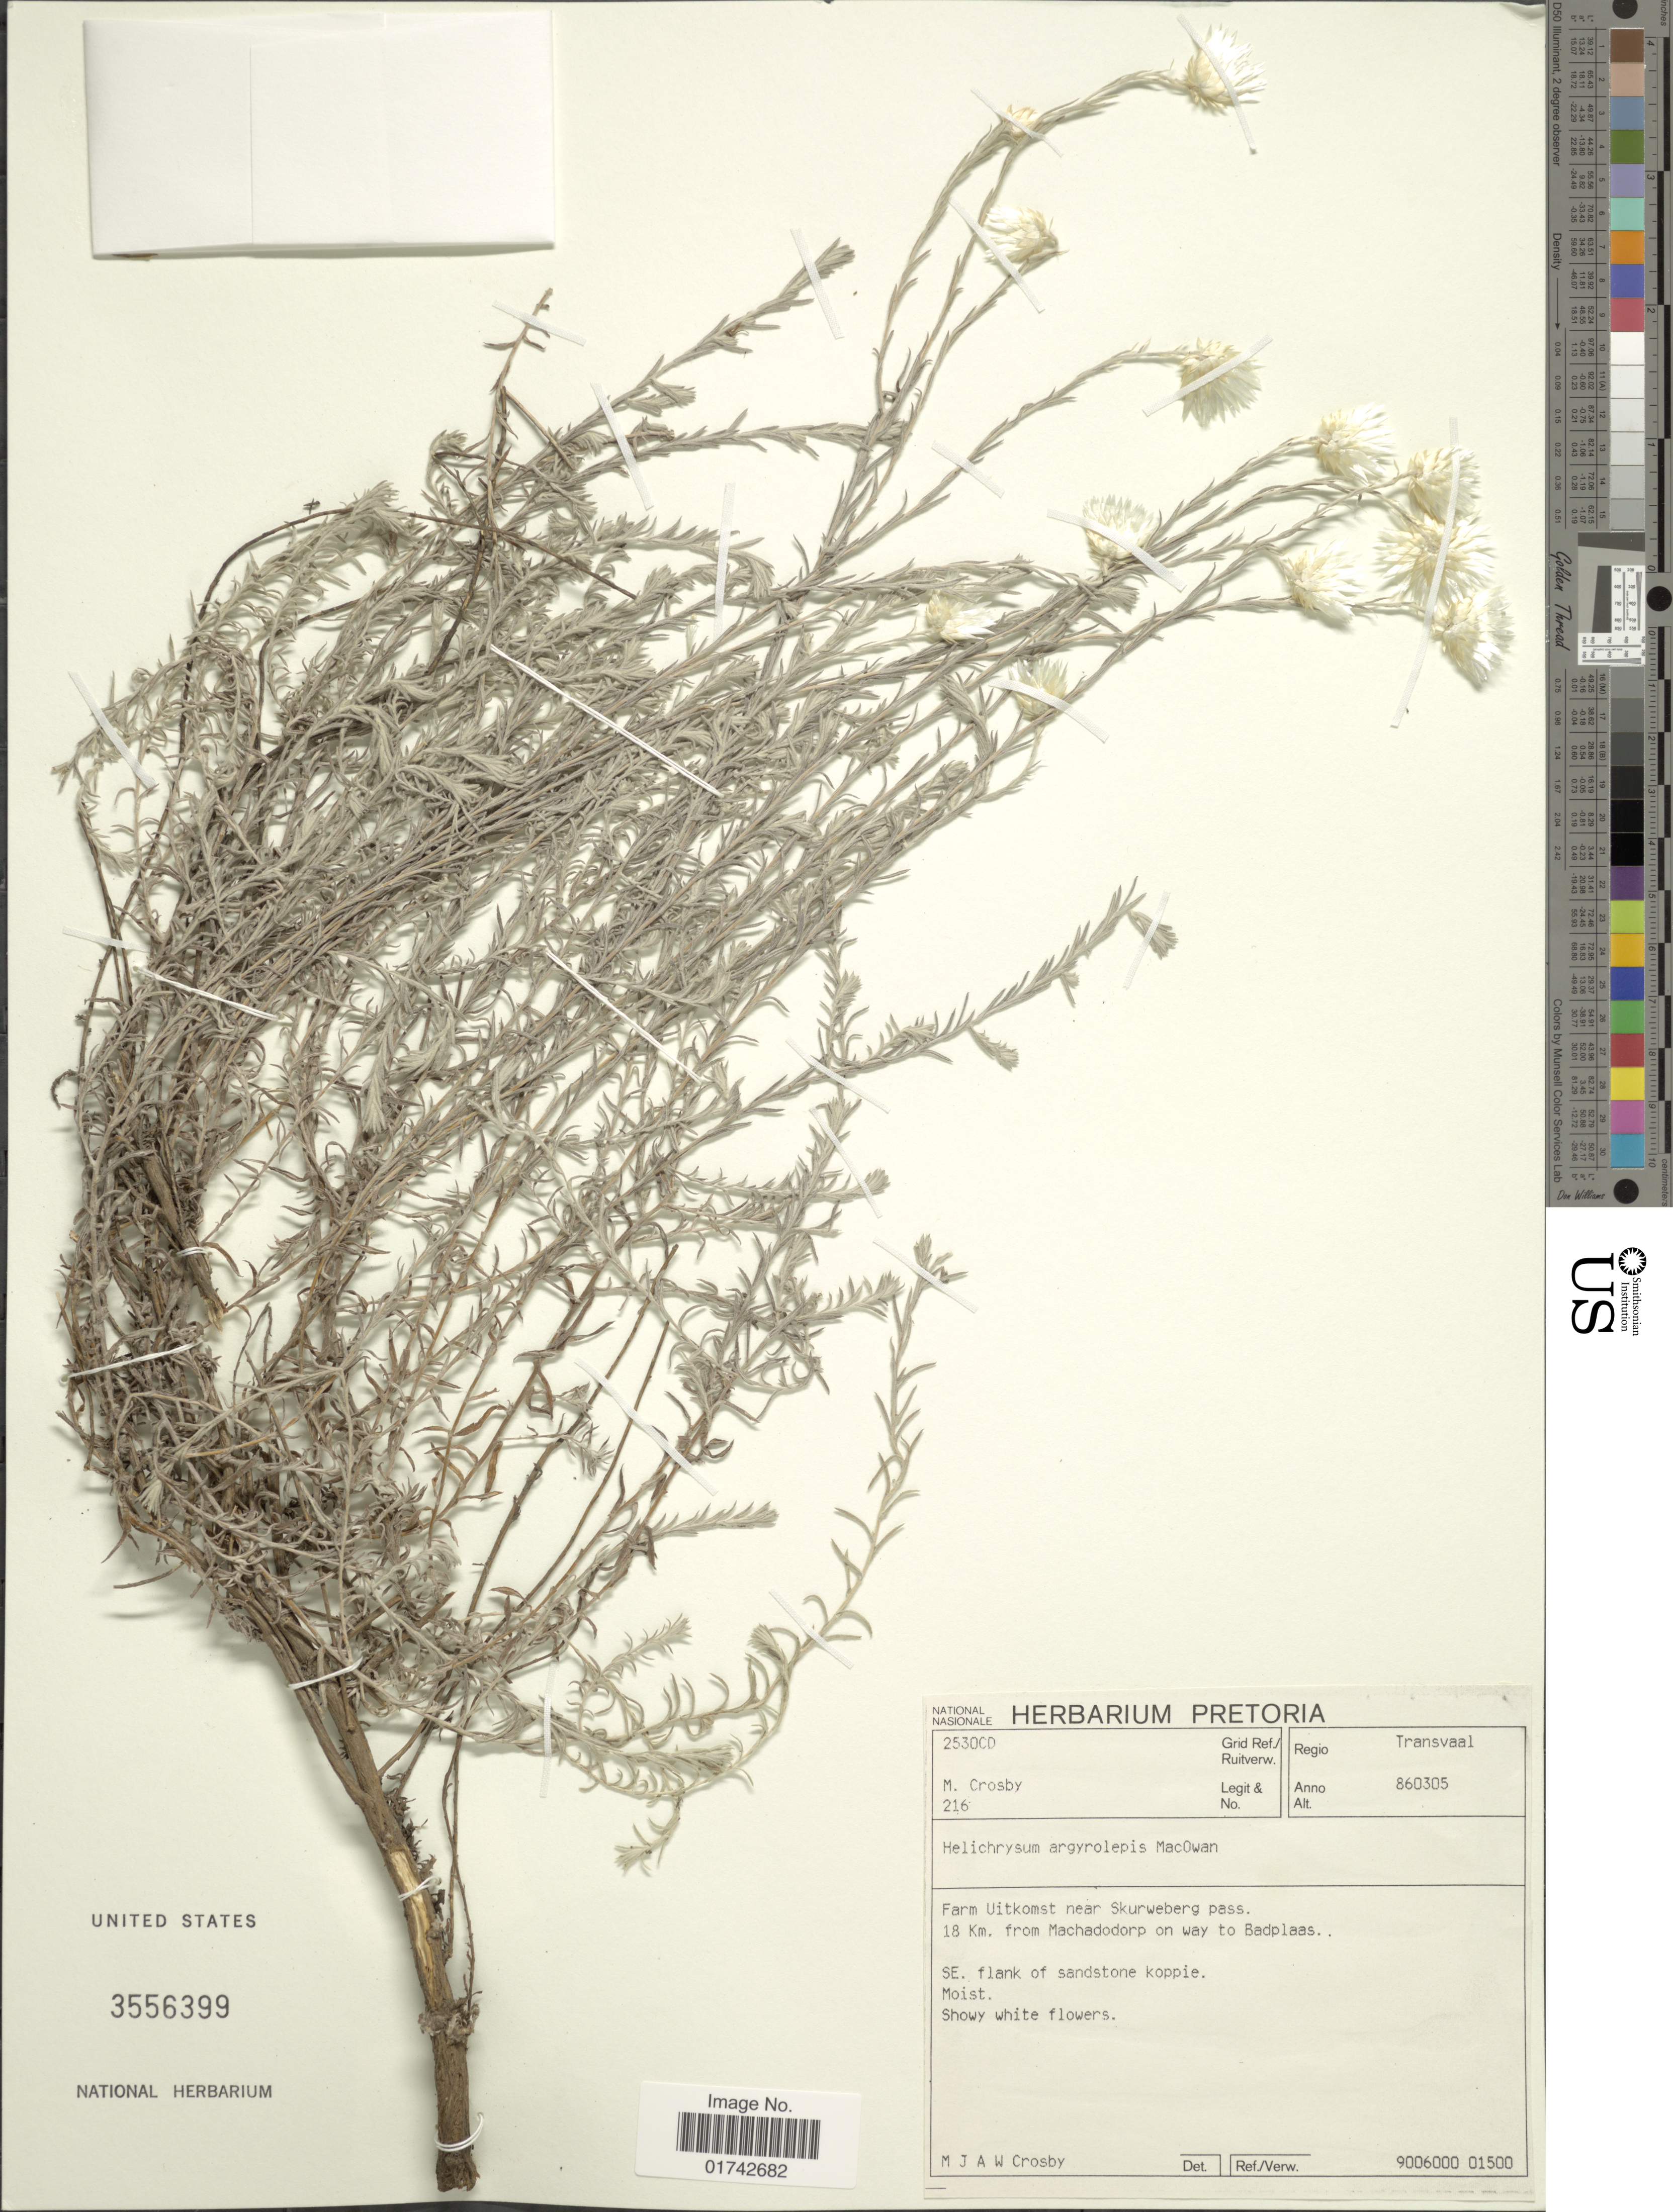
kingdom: Plantae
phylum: Tracheophyta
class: Magnoliopsida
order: Asterales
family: Asteraceae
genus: Helichrysum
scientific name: Helichrysum argyrolepis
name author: MacOwan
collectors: M. Crosby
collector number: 216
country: South Africa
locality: Regio Transvaal. Farm Uikomst near Skurweberg Pass. 18 km. from Machadorp on way to Badplaas.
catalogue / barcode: US 3556399